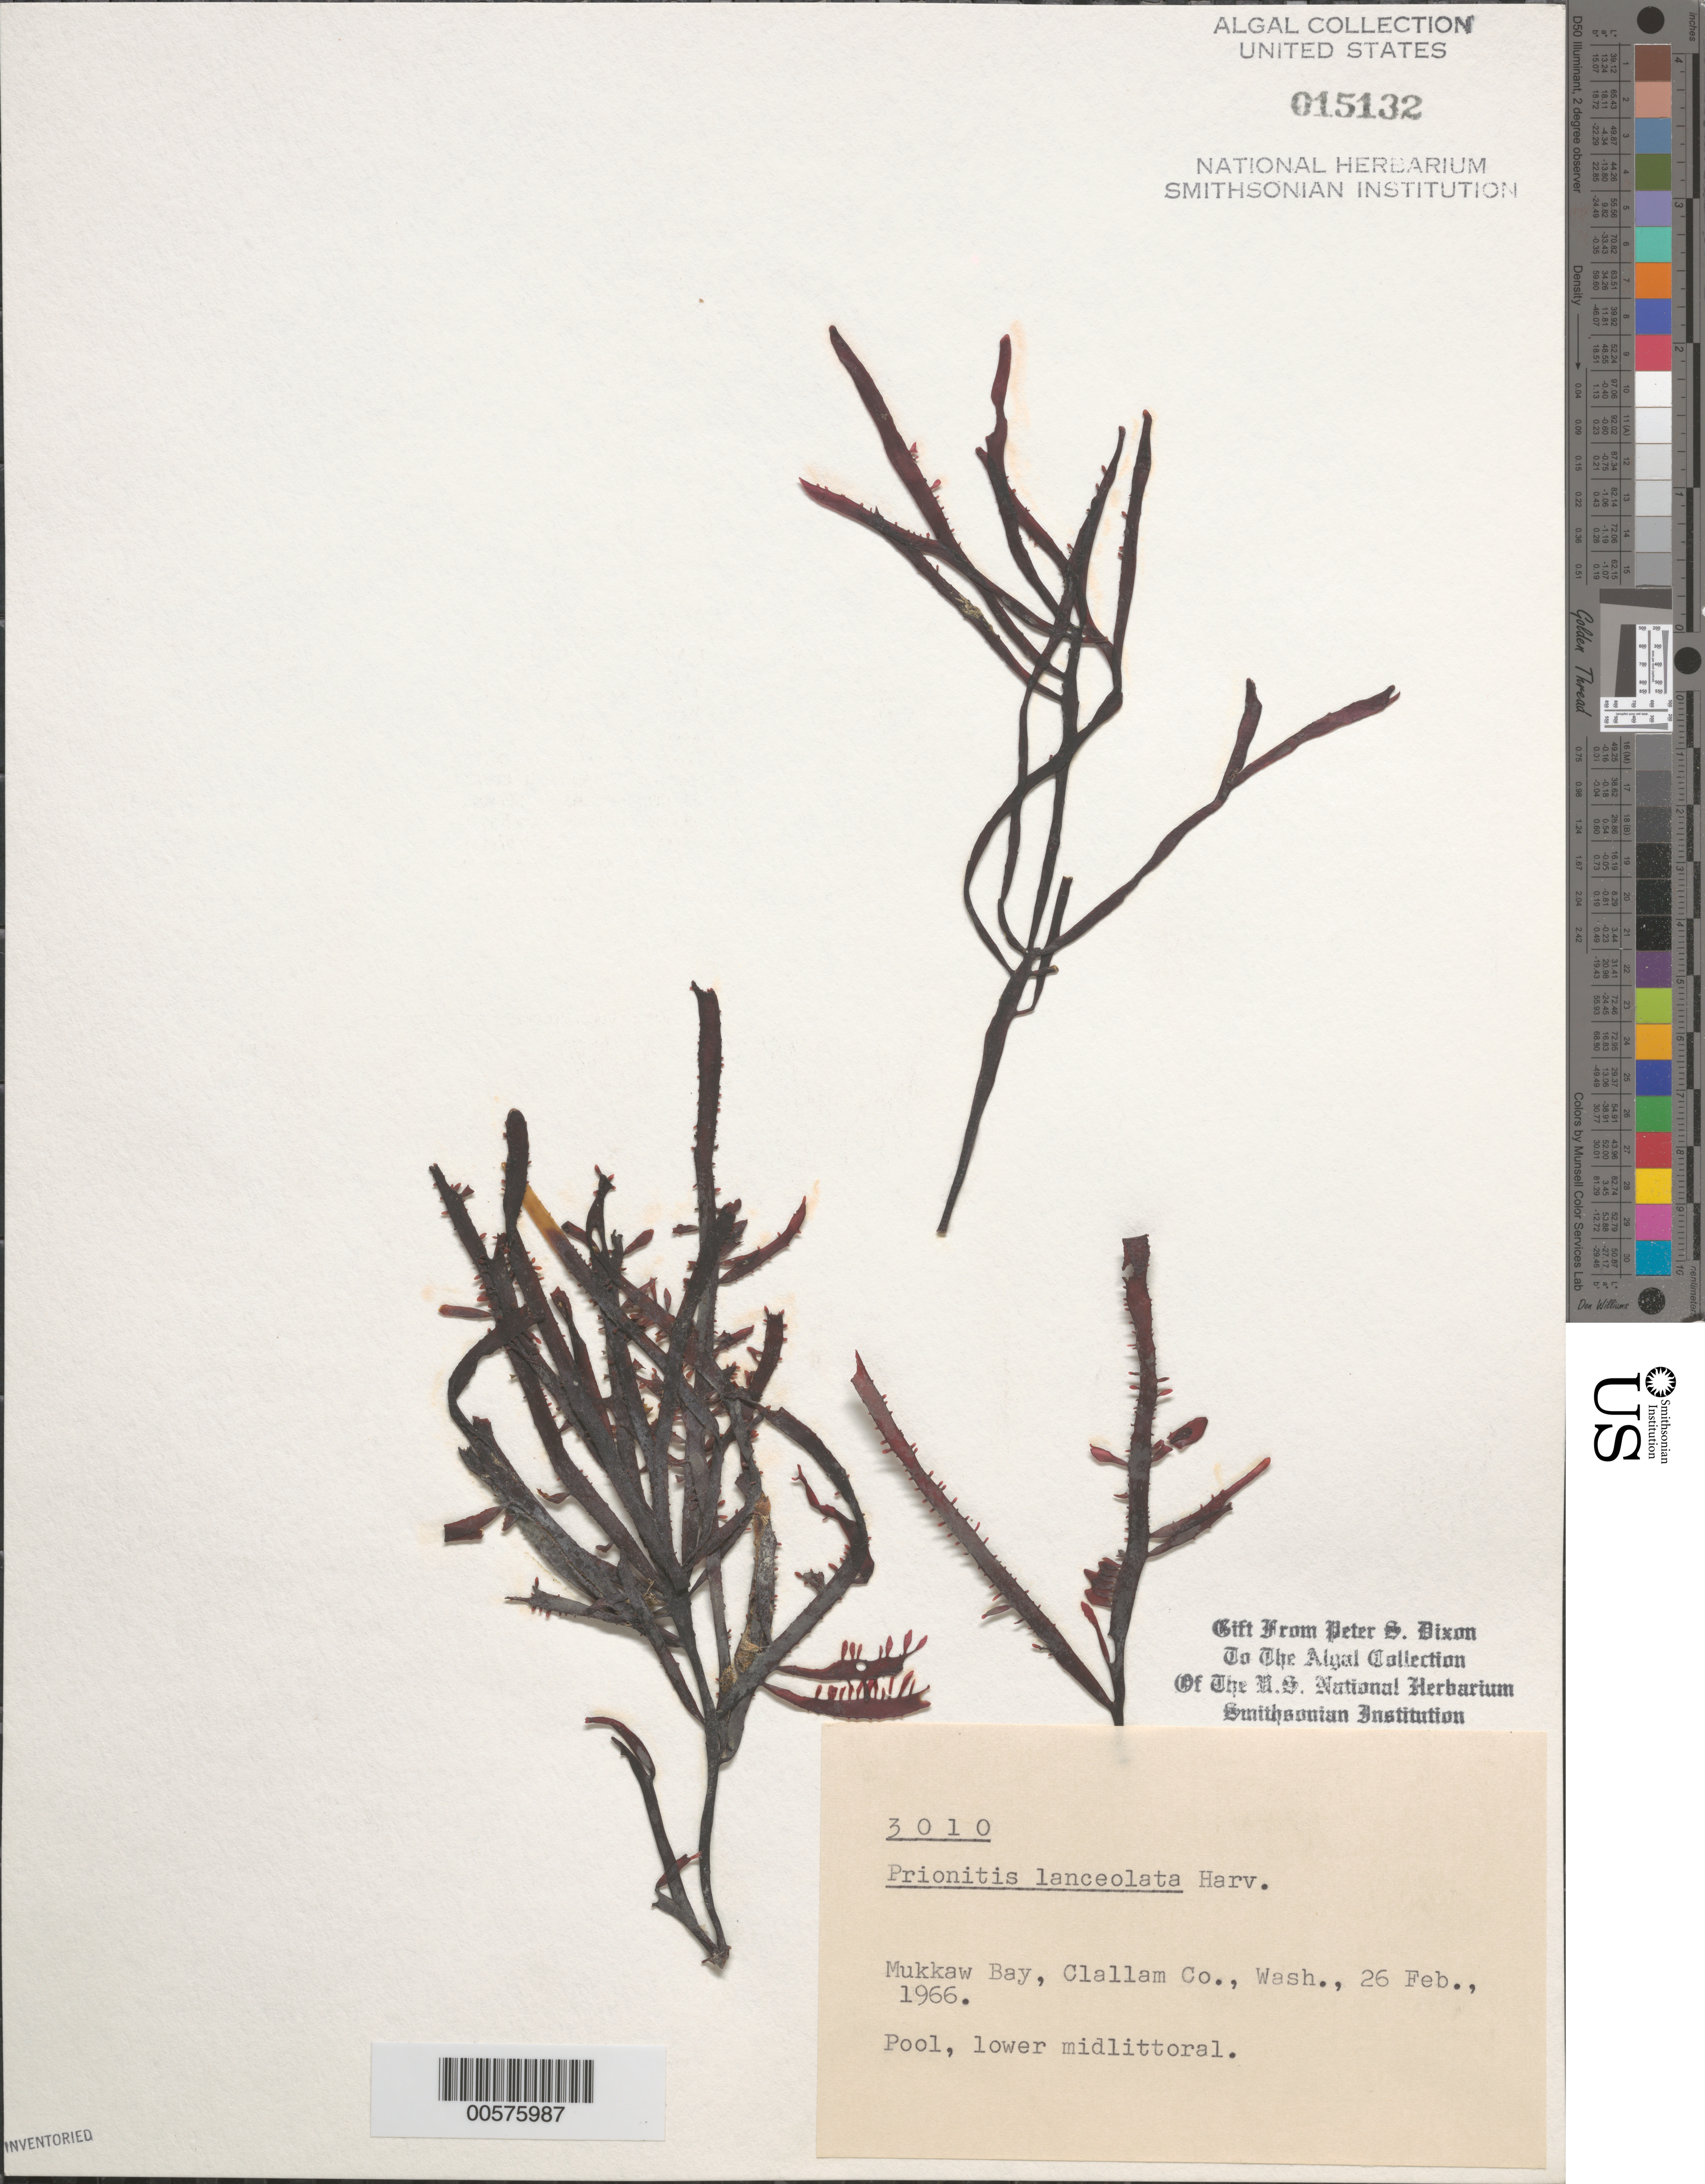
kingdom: Plantae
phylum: Rhodophyta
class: Florideophyceae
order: Cryptonemiales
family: Cryptonemiaceae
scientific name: Prionitis lanceolata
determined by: Dixon, P. S.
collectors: P. S. Dixon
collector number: PSD 3010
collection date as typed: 26 Feb 1966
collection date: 1966-02-26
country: United States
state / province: Washington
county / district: Clallam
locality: Mukkaw Bay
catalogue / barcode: US 15132